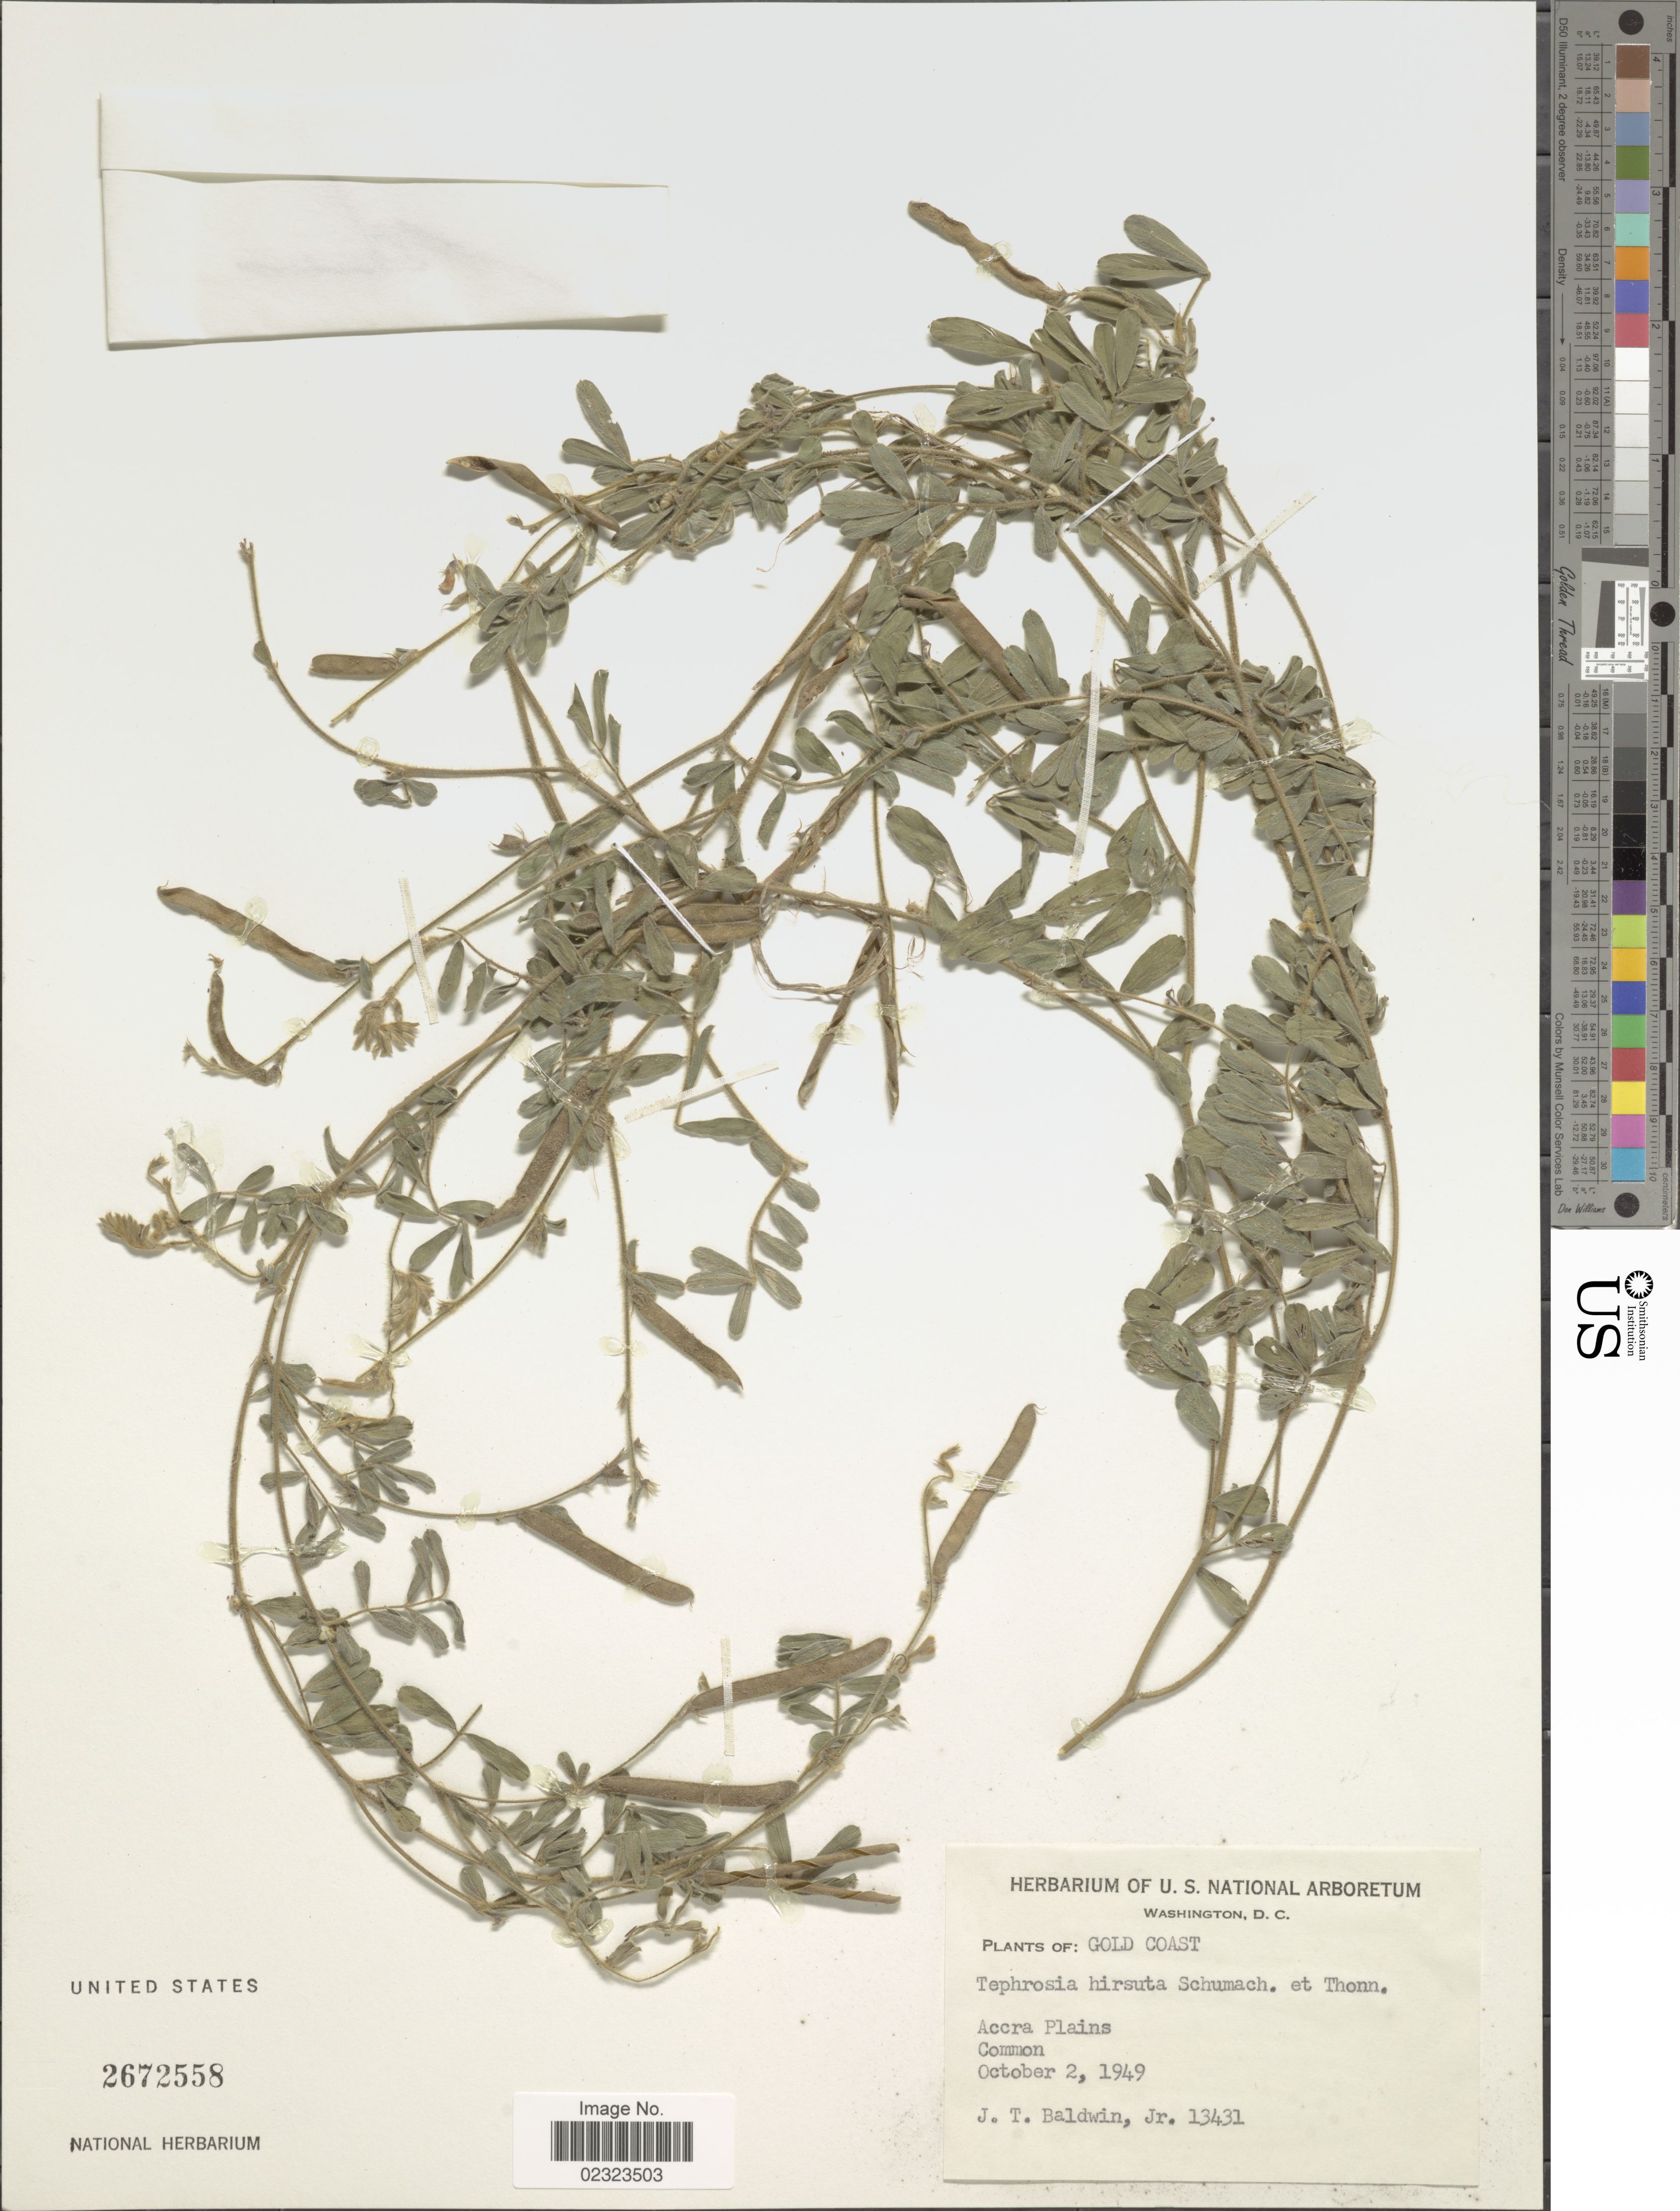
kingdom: Plantae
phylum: Tracheophyta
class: Magnoliopsida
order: Fabales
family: Fabaceae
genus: Tephrosia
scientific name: Tephrosia hirsuta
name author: Schumach. & Thonn.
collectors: J. T. Baldwin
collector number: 13431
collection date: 1949-10-02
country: Ghana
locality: Gold Coast, Accra Plains.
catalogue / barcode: US 2672558